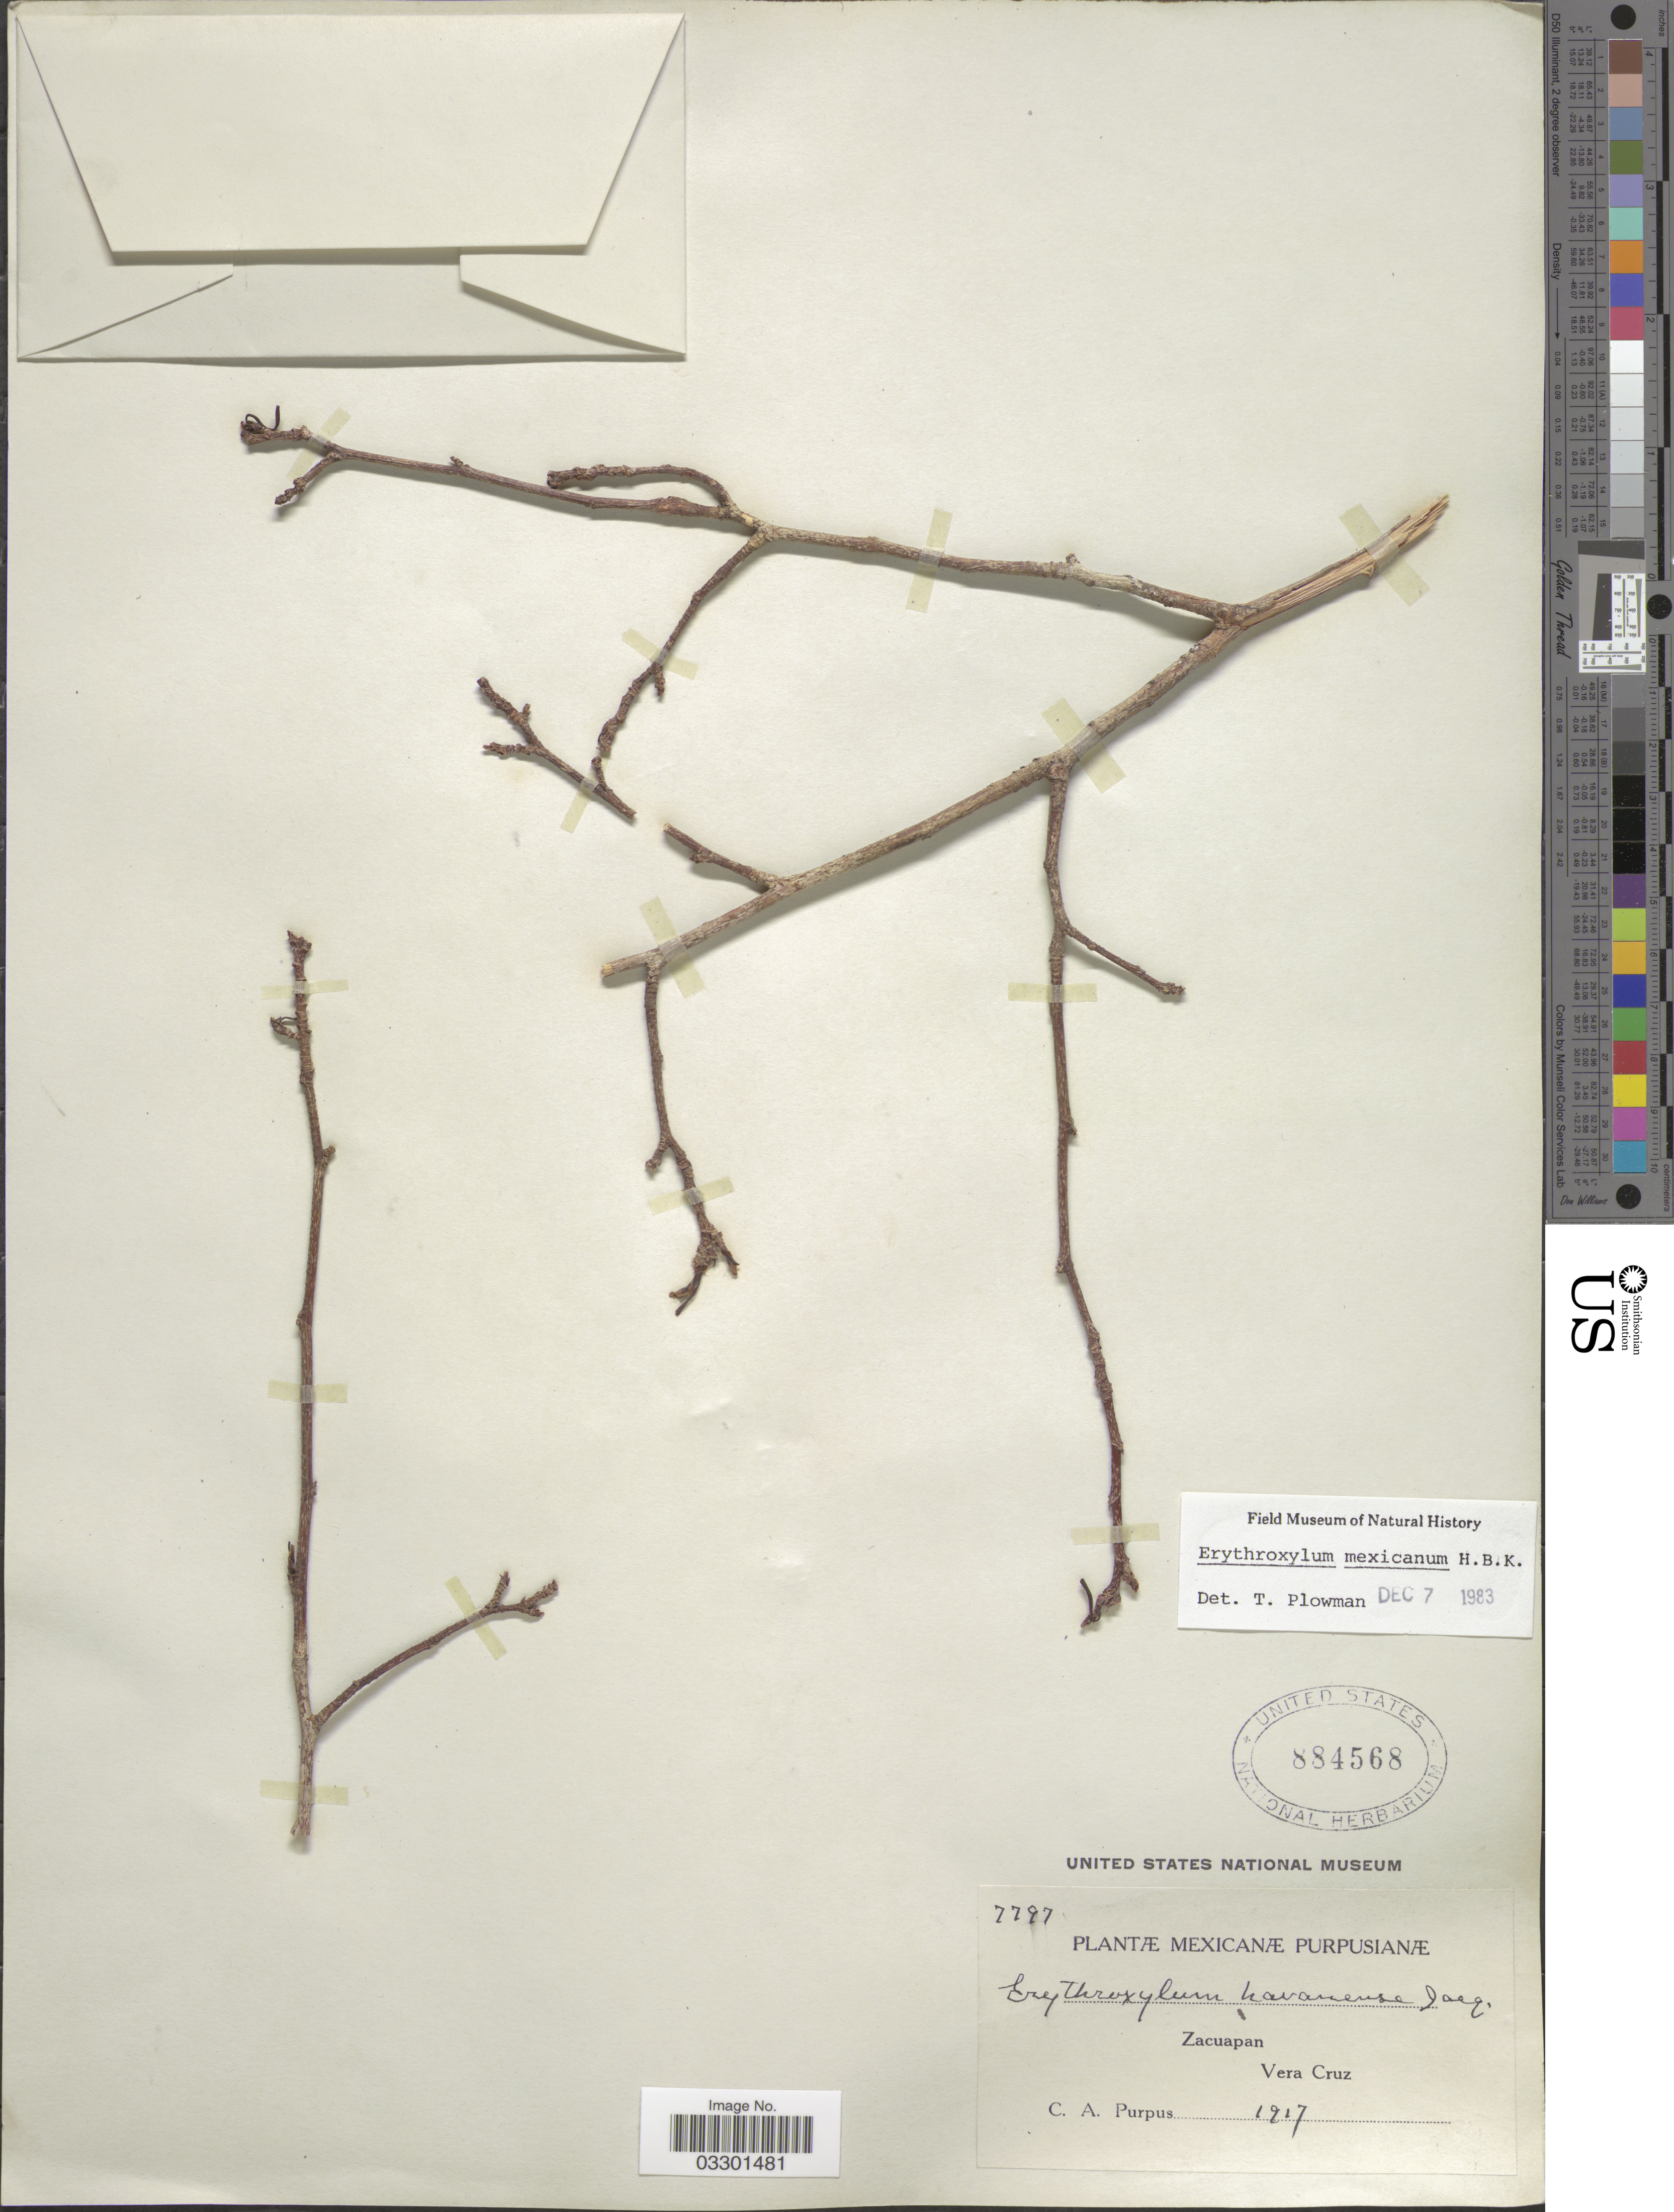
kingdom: Plantae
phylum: Tracheophyta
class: Magnoliopsida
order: Malpighiales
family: Erythroxylaceae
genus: Erythroxylum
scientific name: Erythroxylum mexicanum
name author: Kunth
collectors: C. A. Purpus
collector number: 7797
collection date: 1917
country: Mexico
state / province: Veracruz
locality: Zacuapan. Vera Cruz.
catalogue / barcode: US 884568